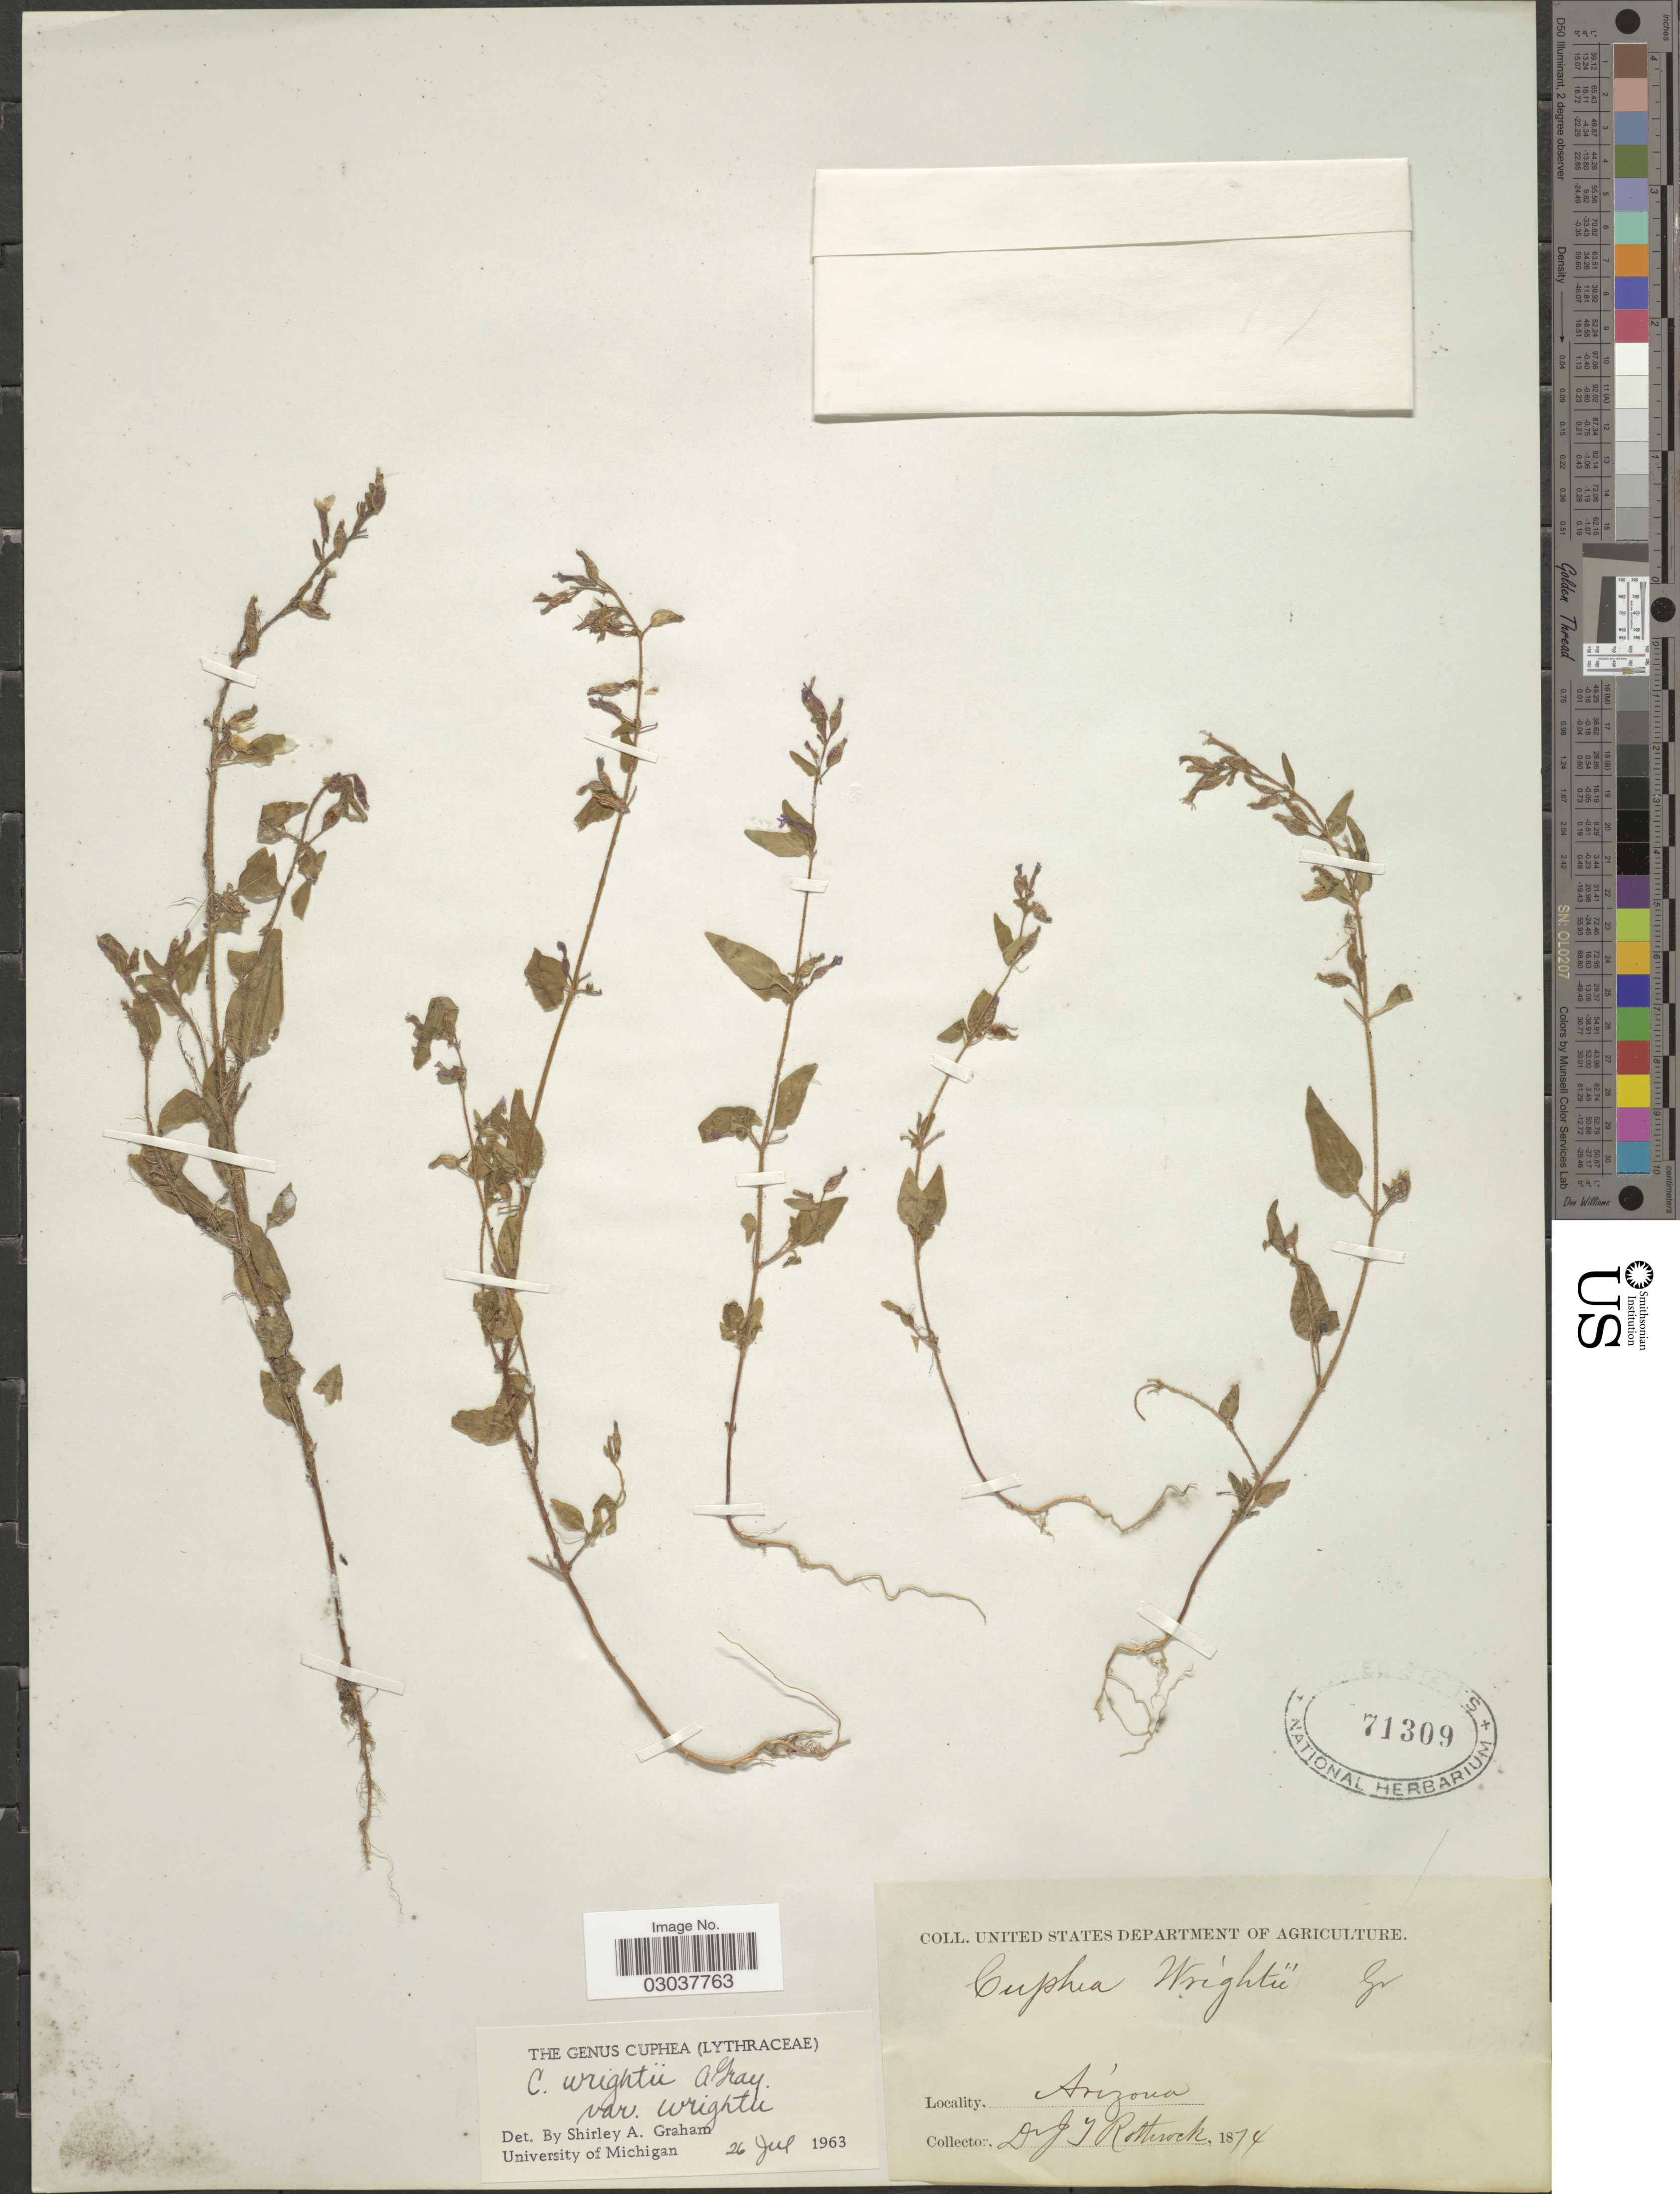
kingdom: Plantae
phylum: Tracheophyta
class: Magnoliopsida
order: Myrtales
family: Lythraceae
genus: Cuphea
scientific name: Cuphea wrightii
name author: A. Gray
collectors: J. T. Rothrock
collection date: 1874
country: United States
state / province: Arizona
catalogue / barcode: US 71309